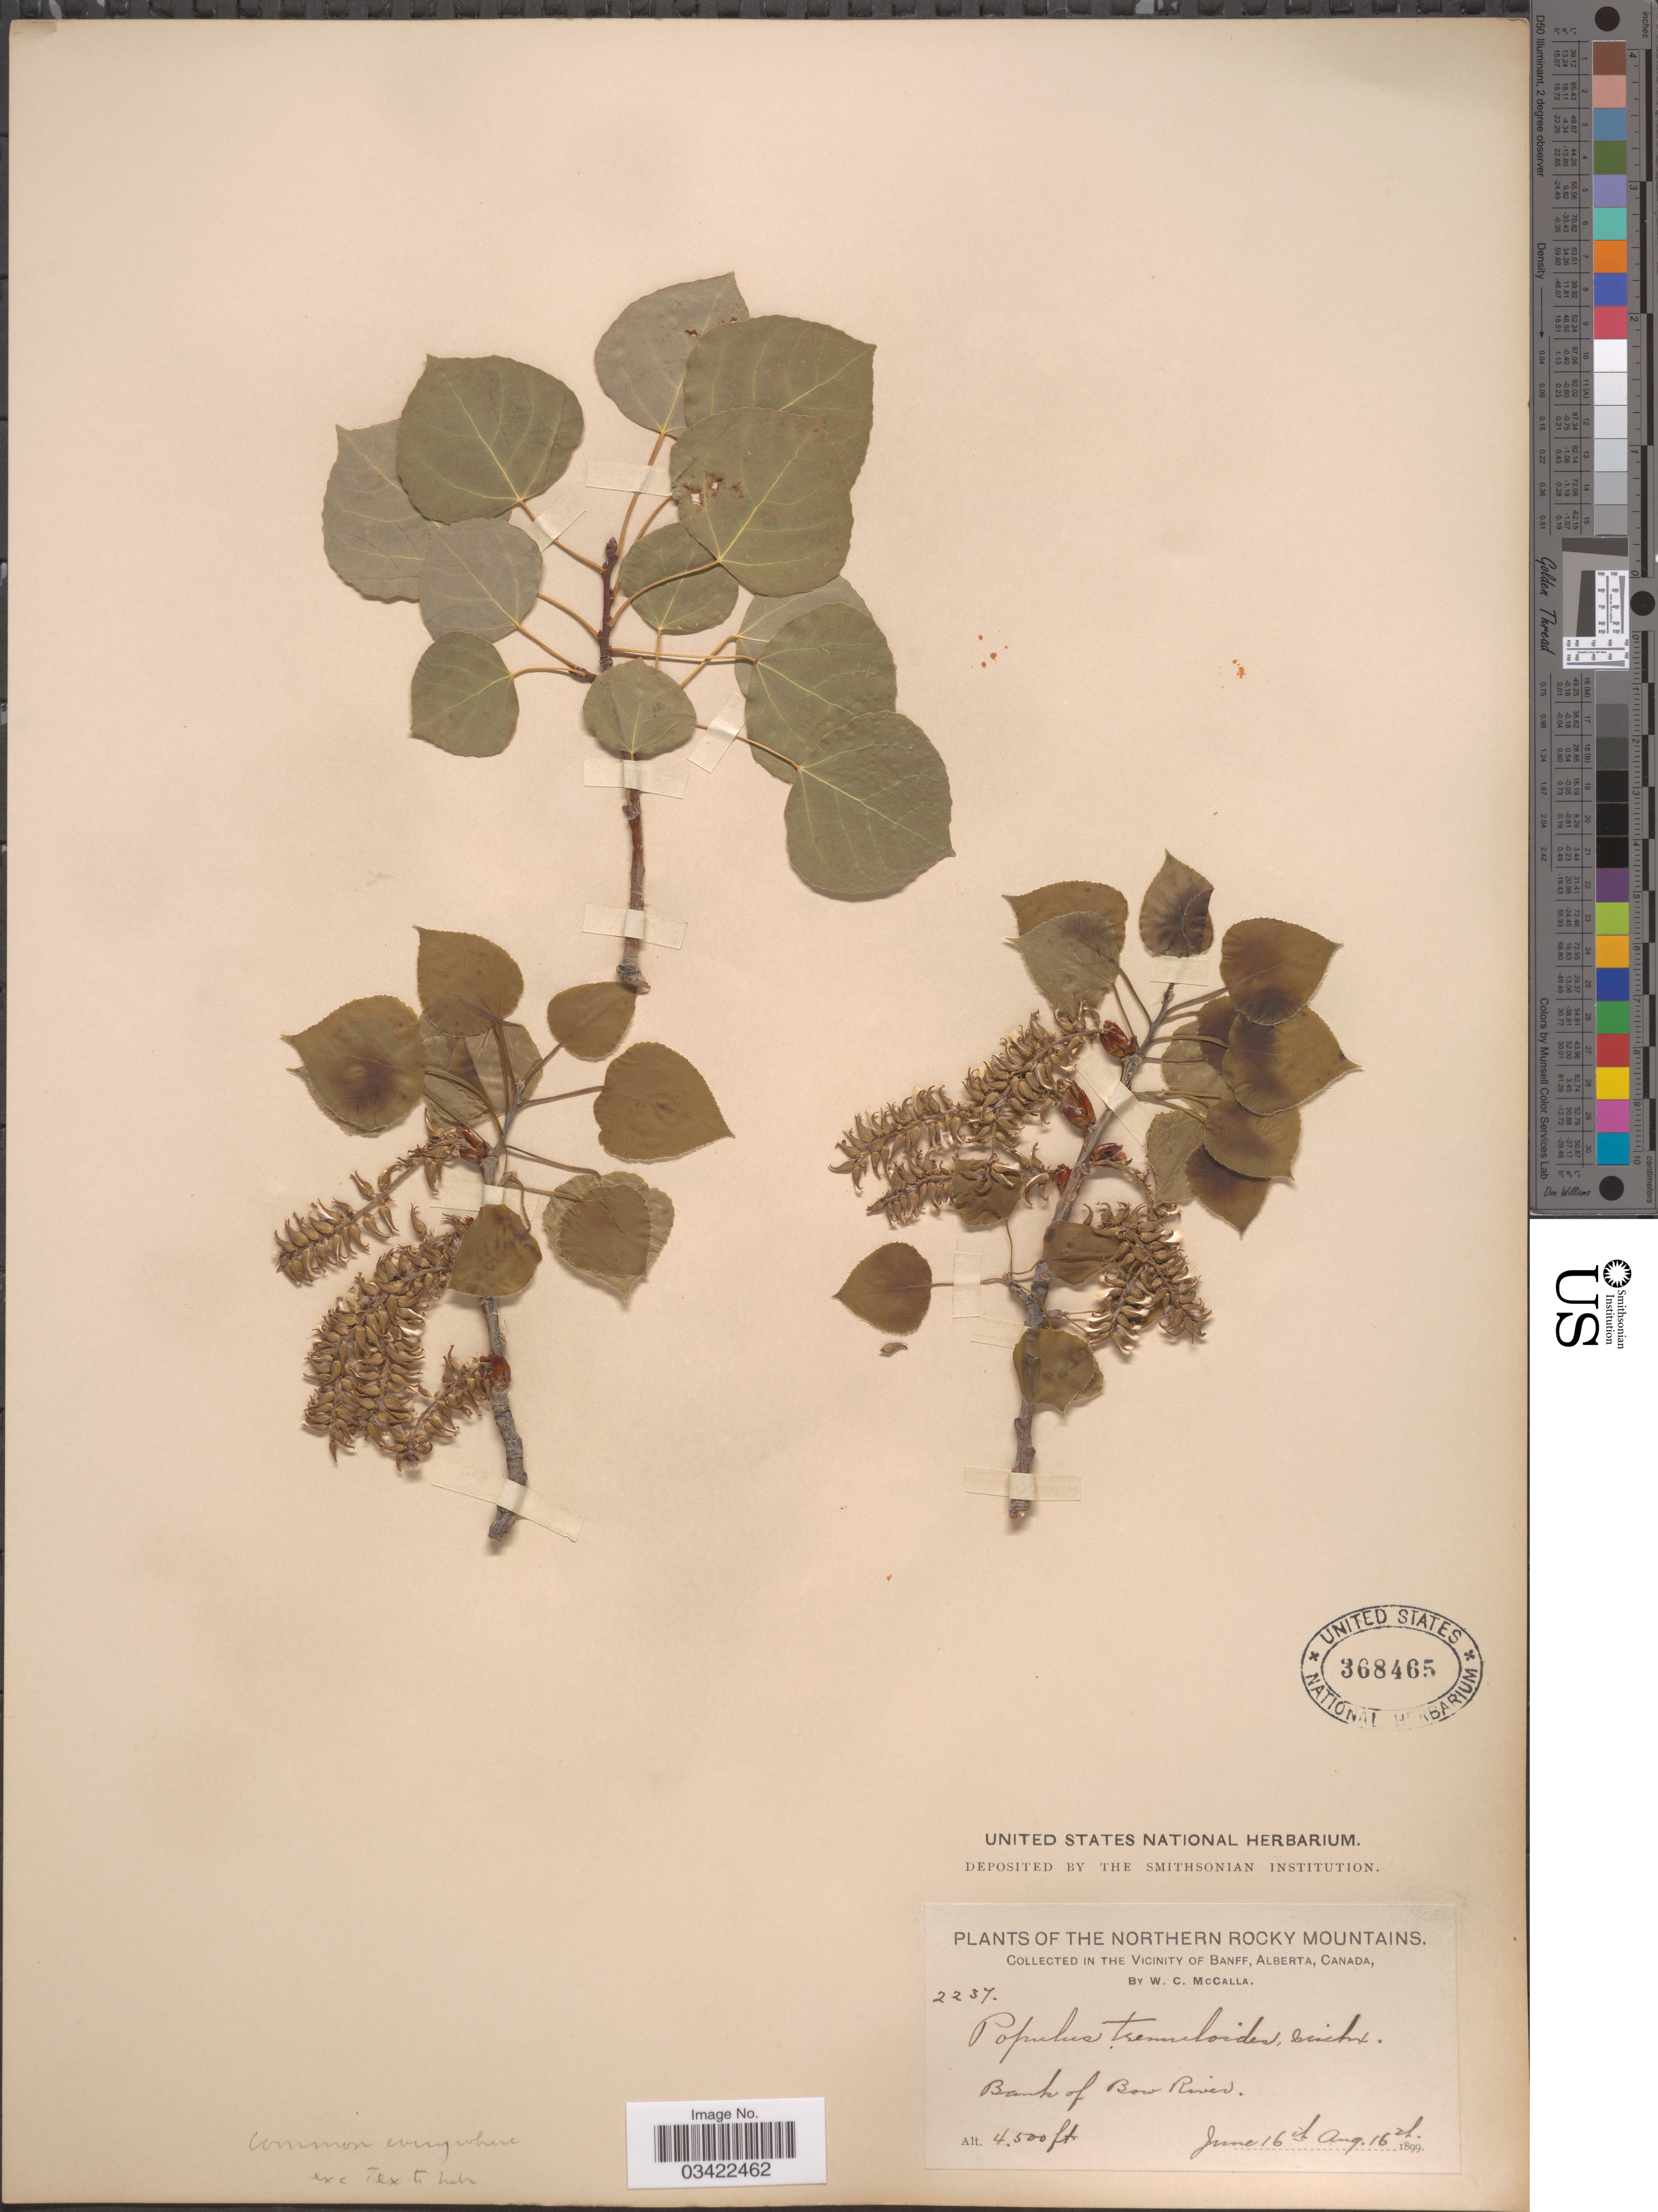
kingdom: Plantae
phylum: Tracheophyta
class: Magnoliopsida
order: Malpighiales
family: Salicaceae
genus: Populus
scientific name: Populus tremuloides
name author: Michx.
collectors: W. McCalla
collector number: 2237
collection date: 1899-06-16/1899-08-16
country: Canada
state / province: Alberta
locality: Northern Rocky Mountains. Vicinity of Banff. Bank of Bow River.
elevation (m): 1372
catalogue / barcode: US 368465